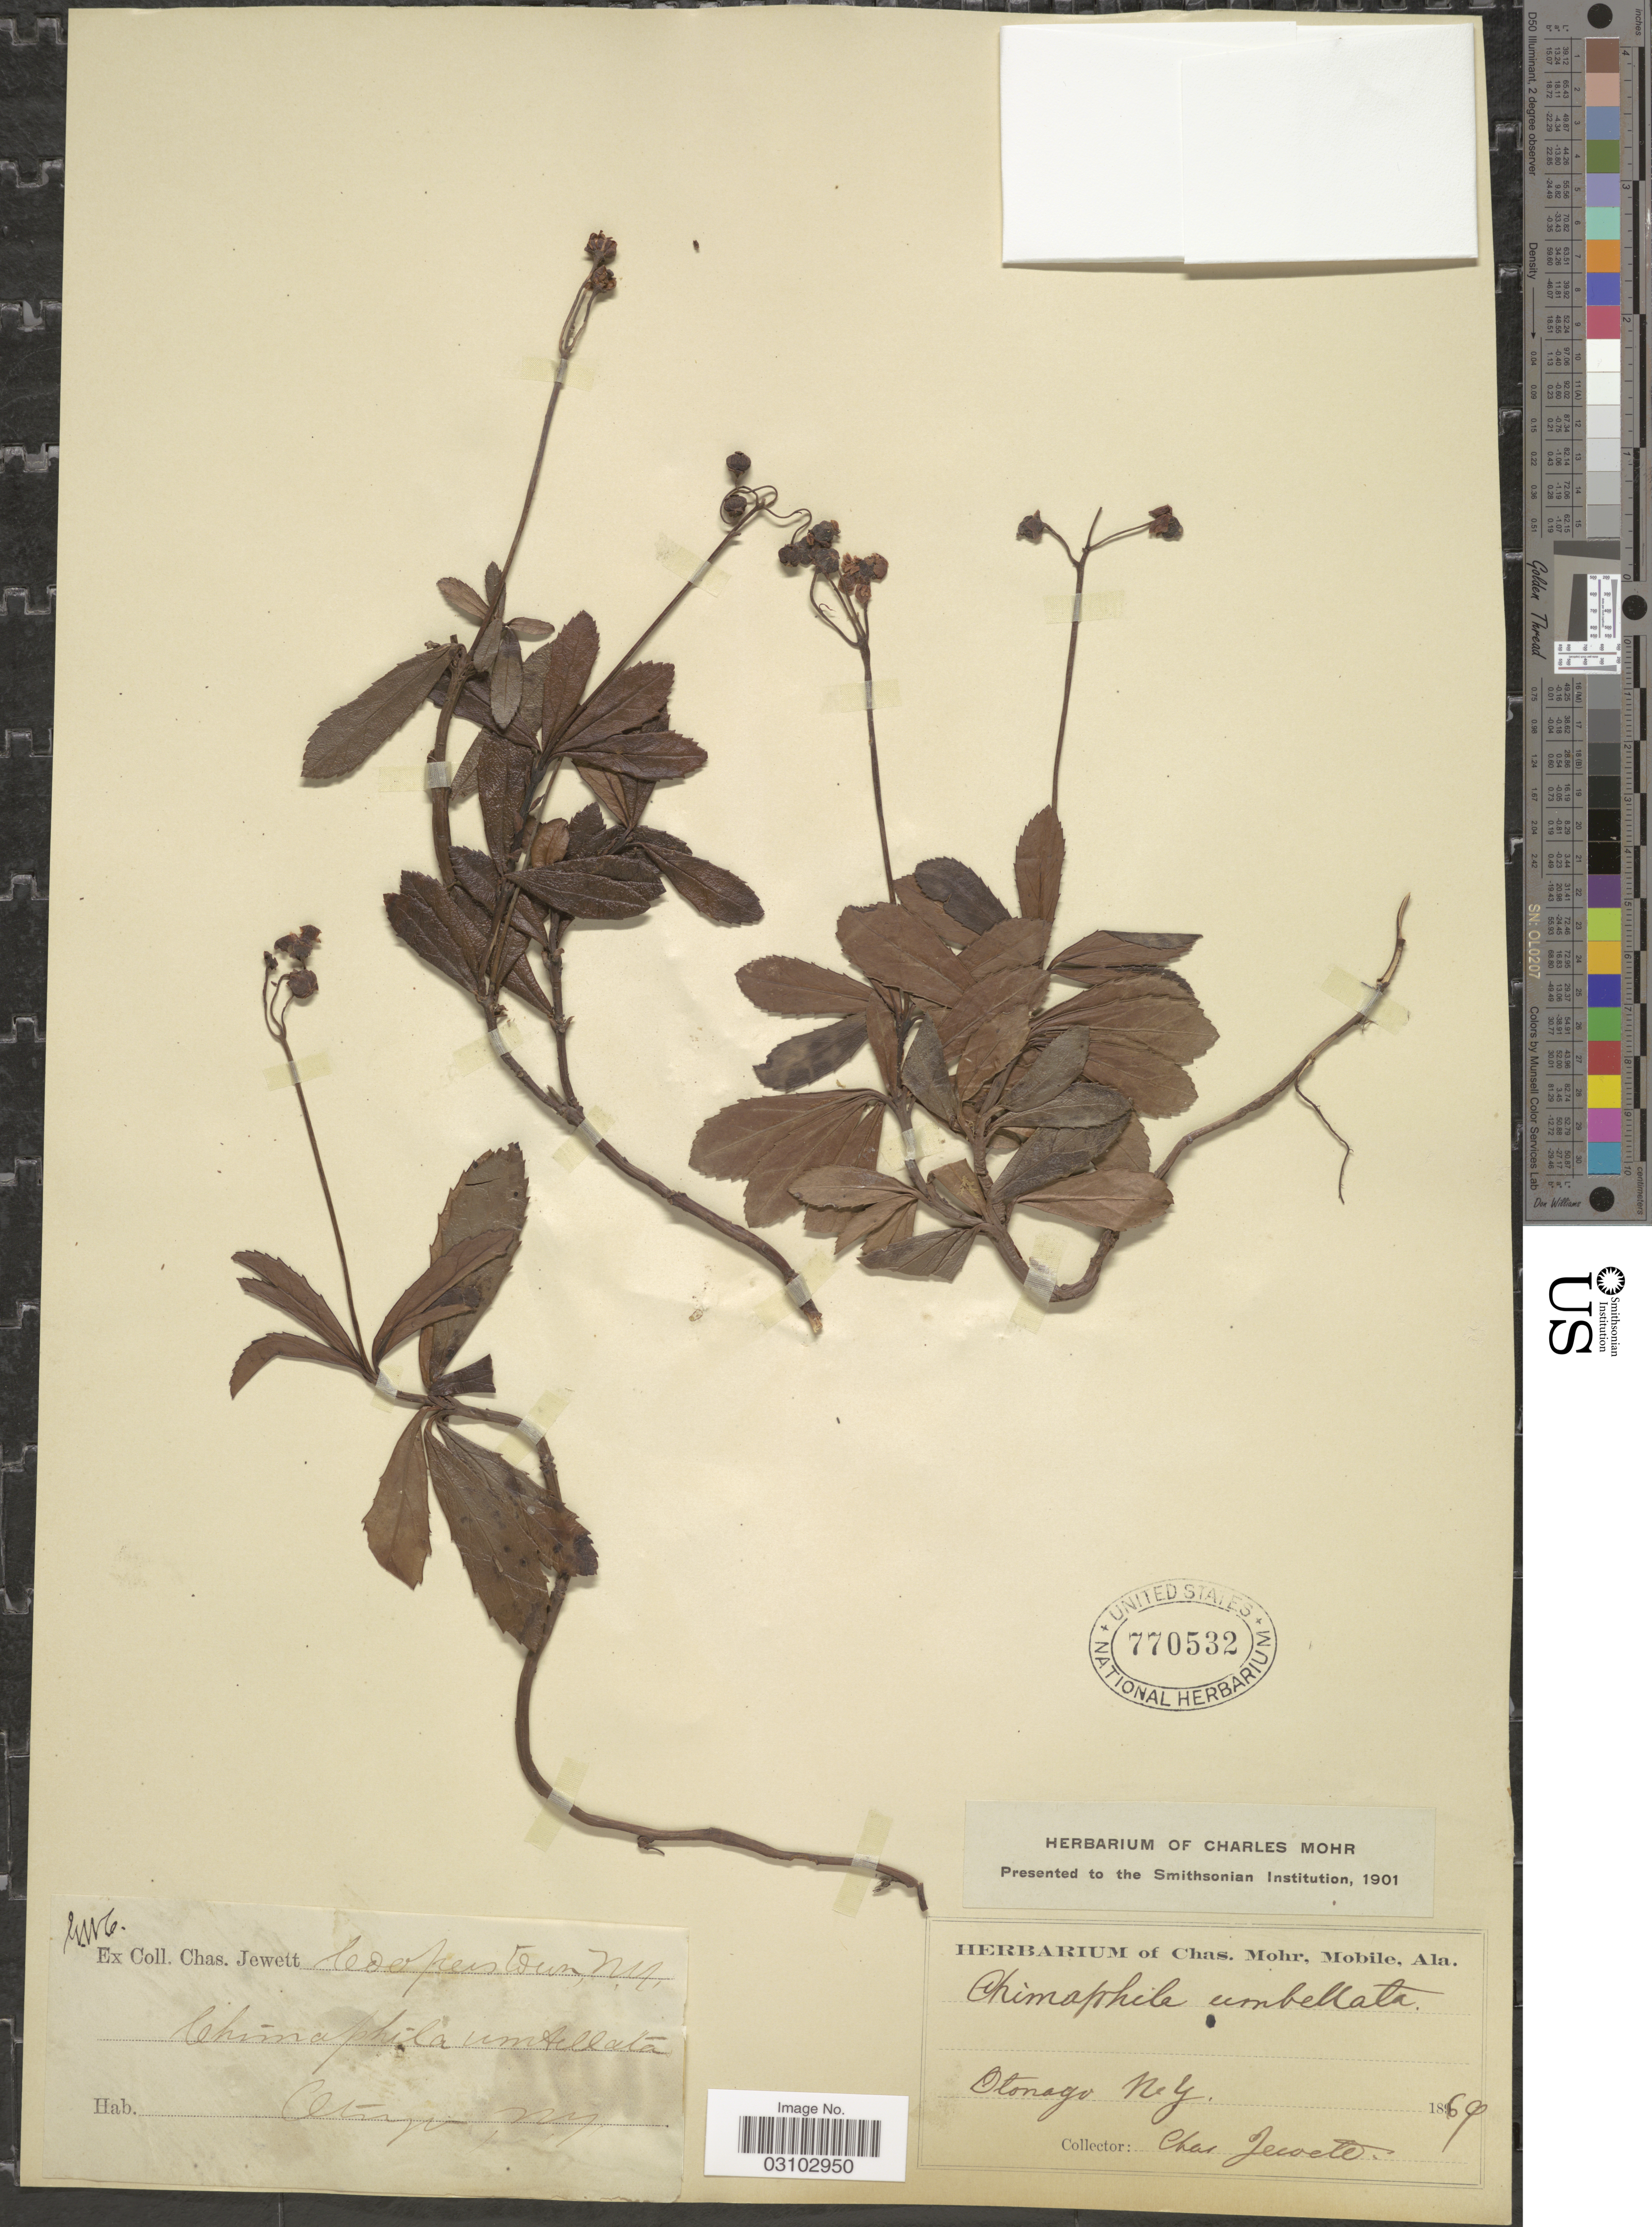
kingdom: Plantae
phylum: Tracheophyta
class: Magnoliopsida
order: Ericales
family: Ericaceae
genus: Chimaphila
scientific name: Chimaphila umbellata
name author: (L.) W.P.C. Barton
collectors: C. Jewett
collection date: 1869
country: United States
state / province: New York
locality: Cooperstown. Otonago.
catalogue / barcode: US 770532